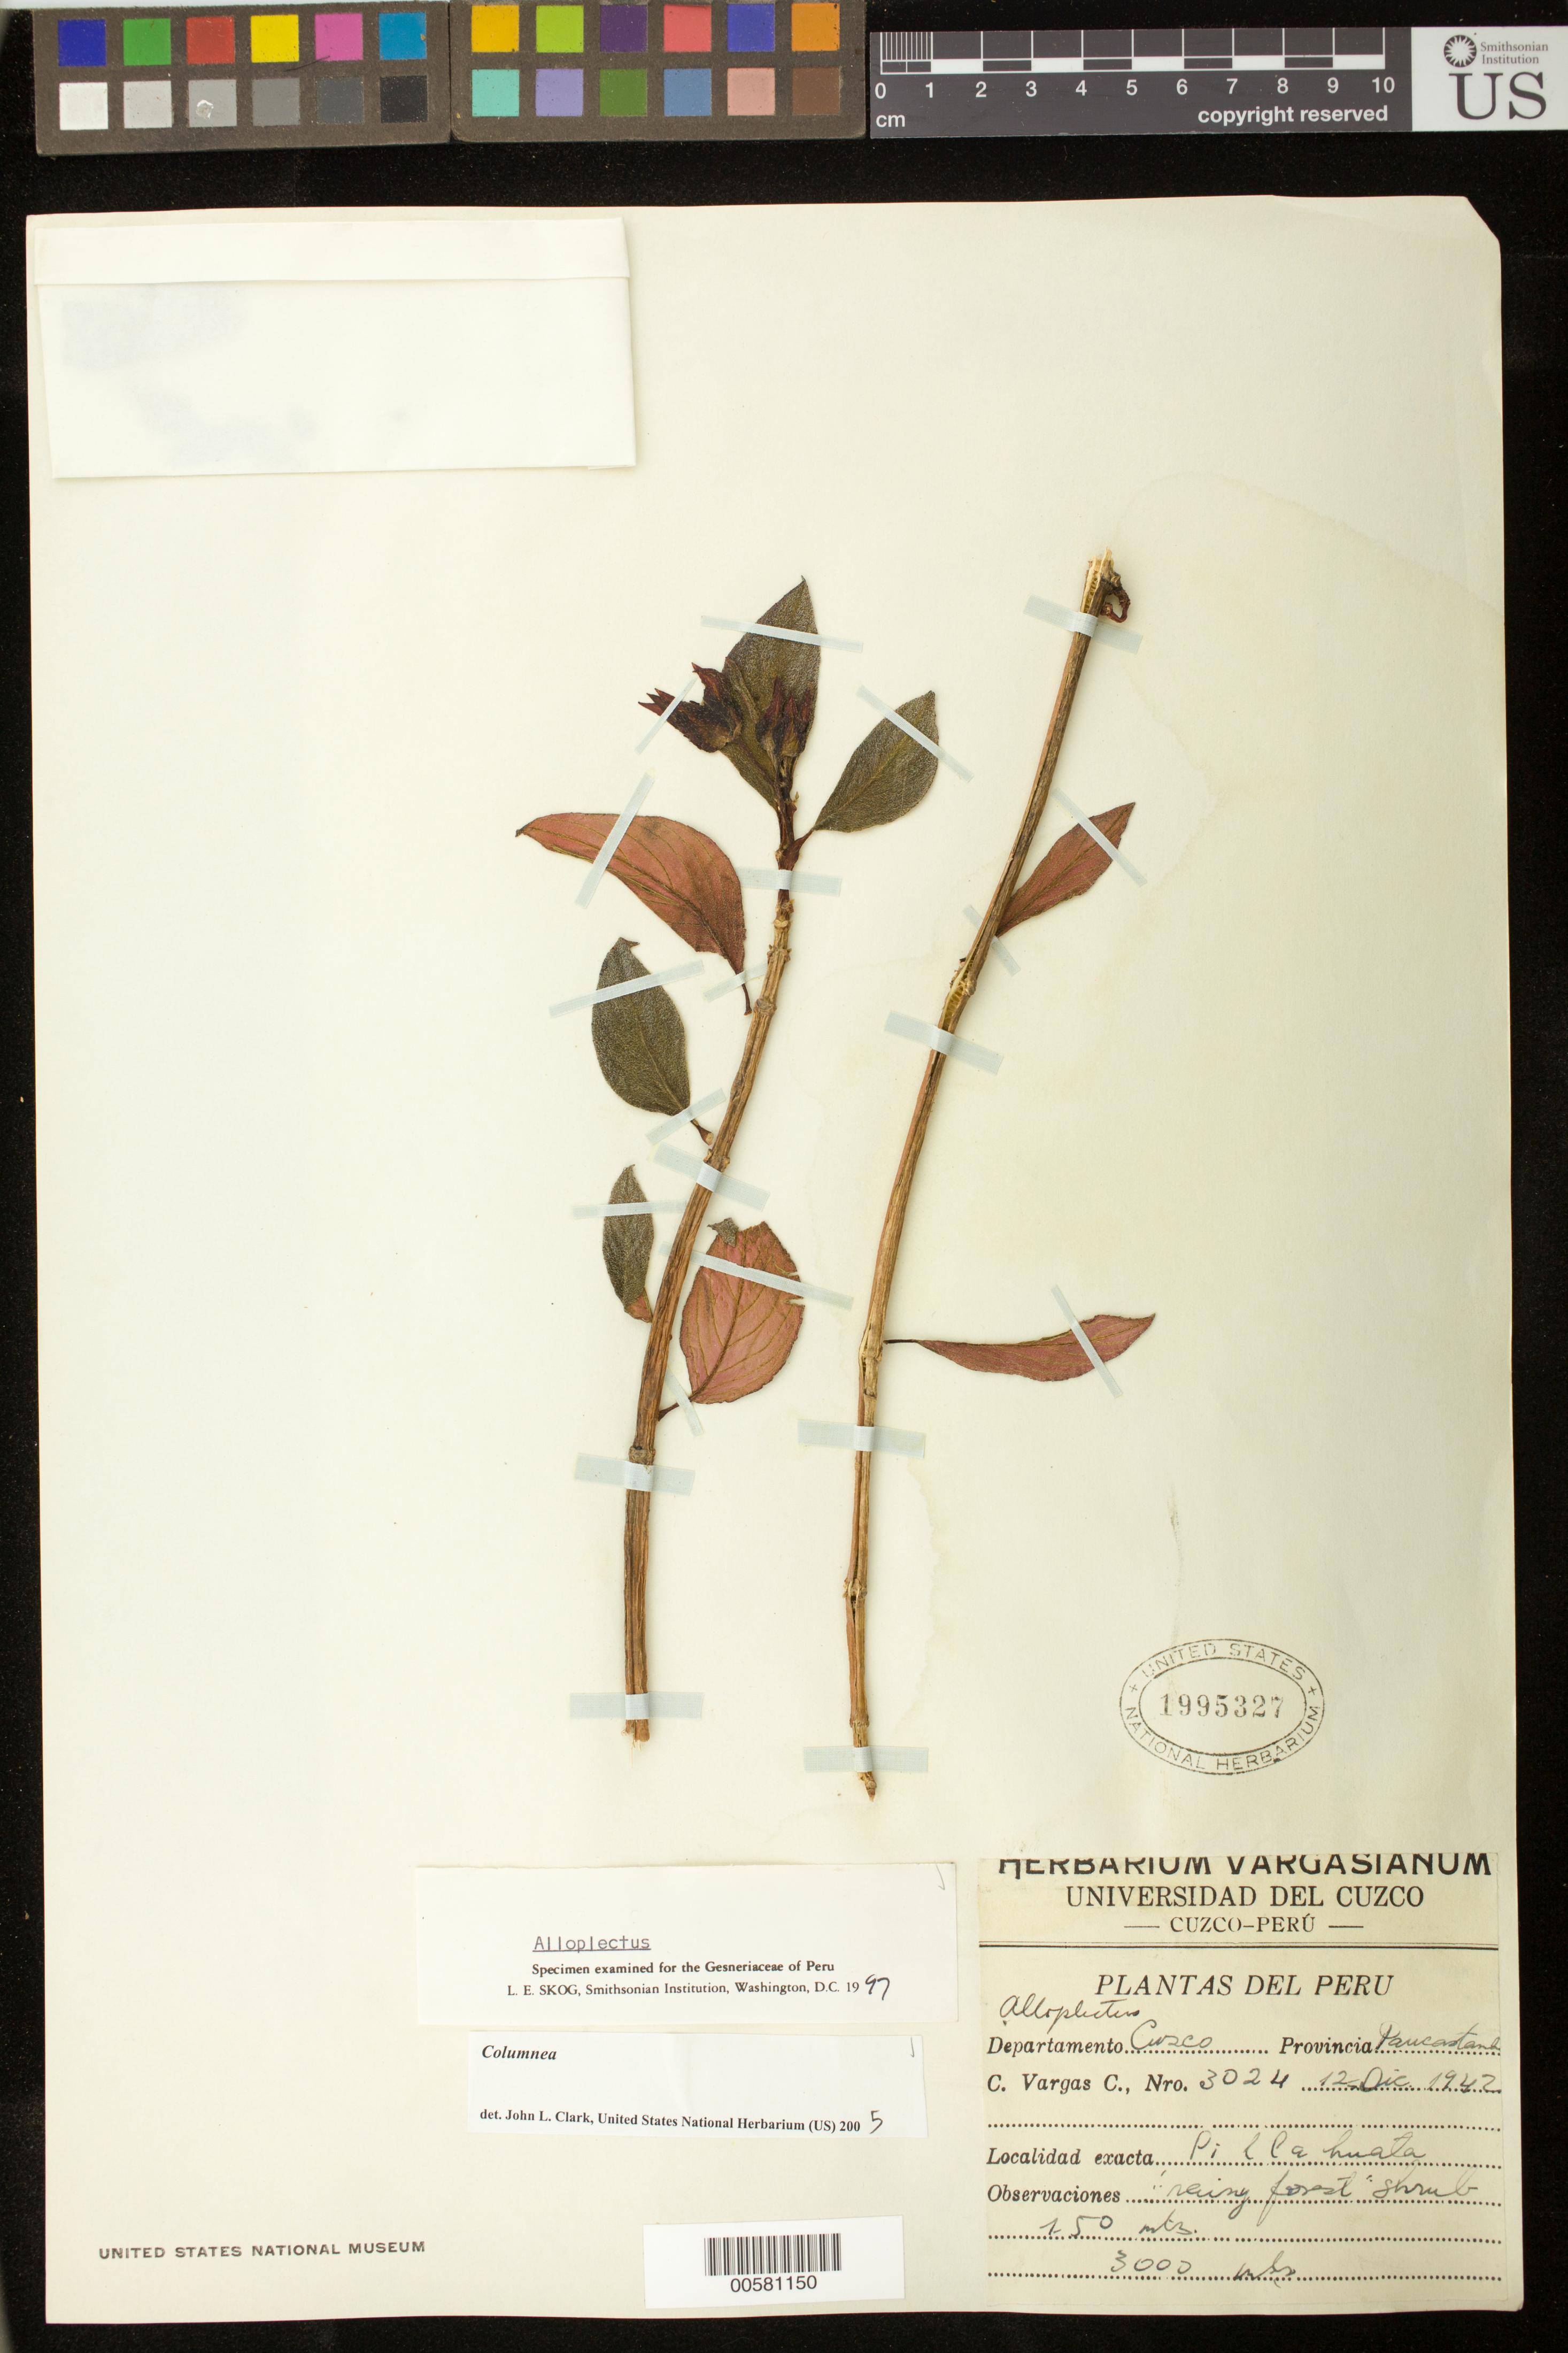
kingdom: Plantae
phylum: Tracheophyta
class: Magnoliopsida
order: Lamiales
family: Gesneriaceae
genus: Columnea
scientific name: Columnea sp.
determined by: Clark, J. L., (SEL), The Marie Selby Botanical Garden (UNITED STATES)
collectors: C. Vargas C.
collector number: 3024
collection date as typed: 12 Dec 1942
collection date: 1942-12-12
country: Peru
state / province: Cusco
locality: Prov. Paucartambo; Pillahuata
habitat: Rainy forest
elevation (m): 3000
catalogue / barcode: US 1995327